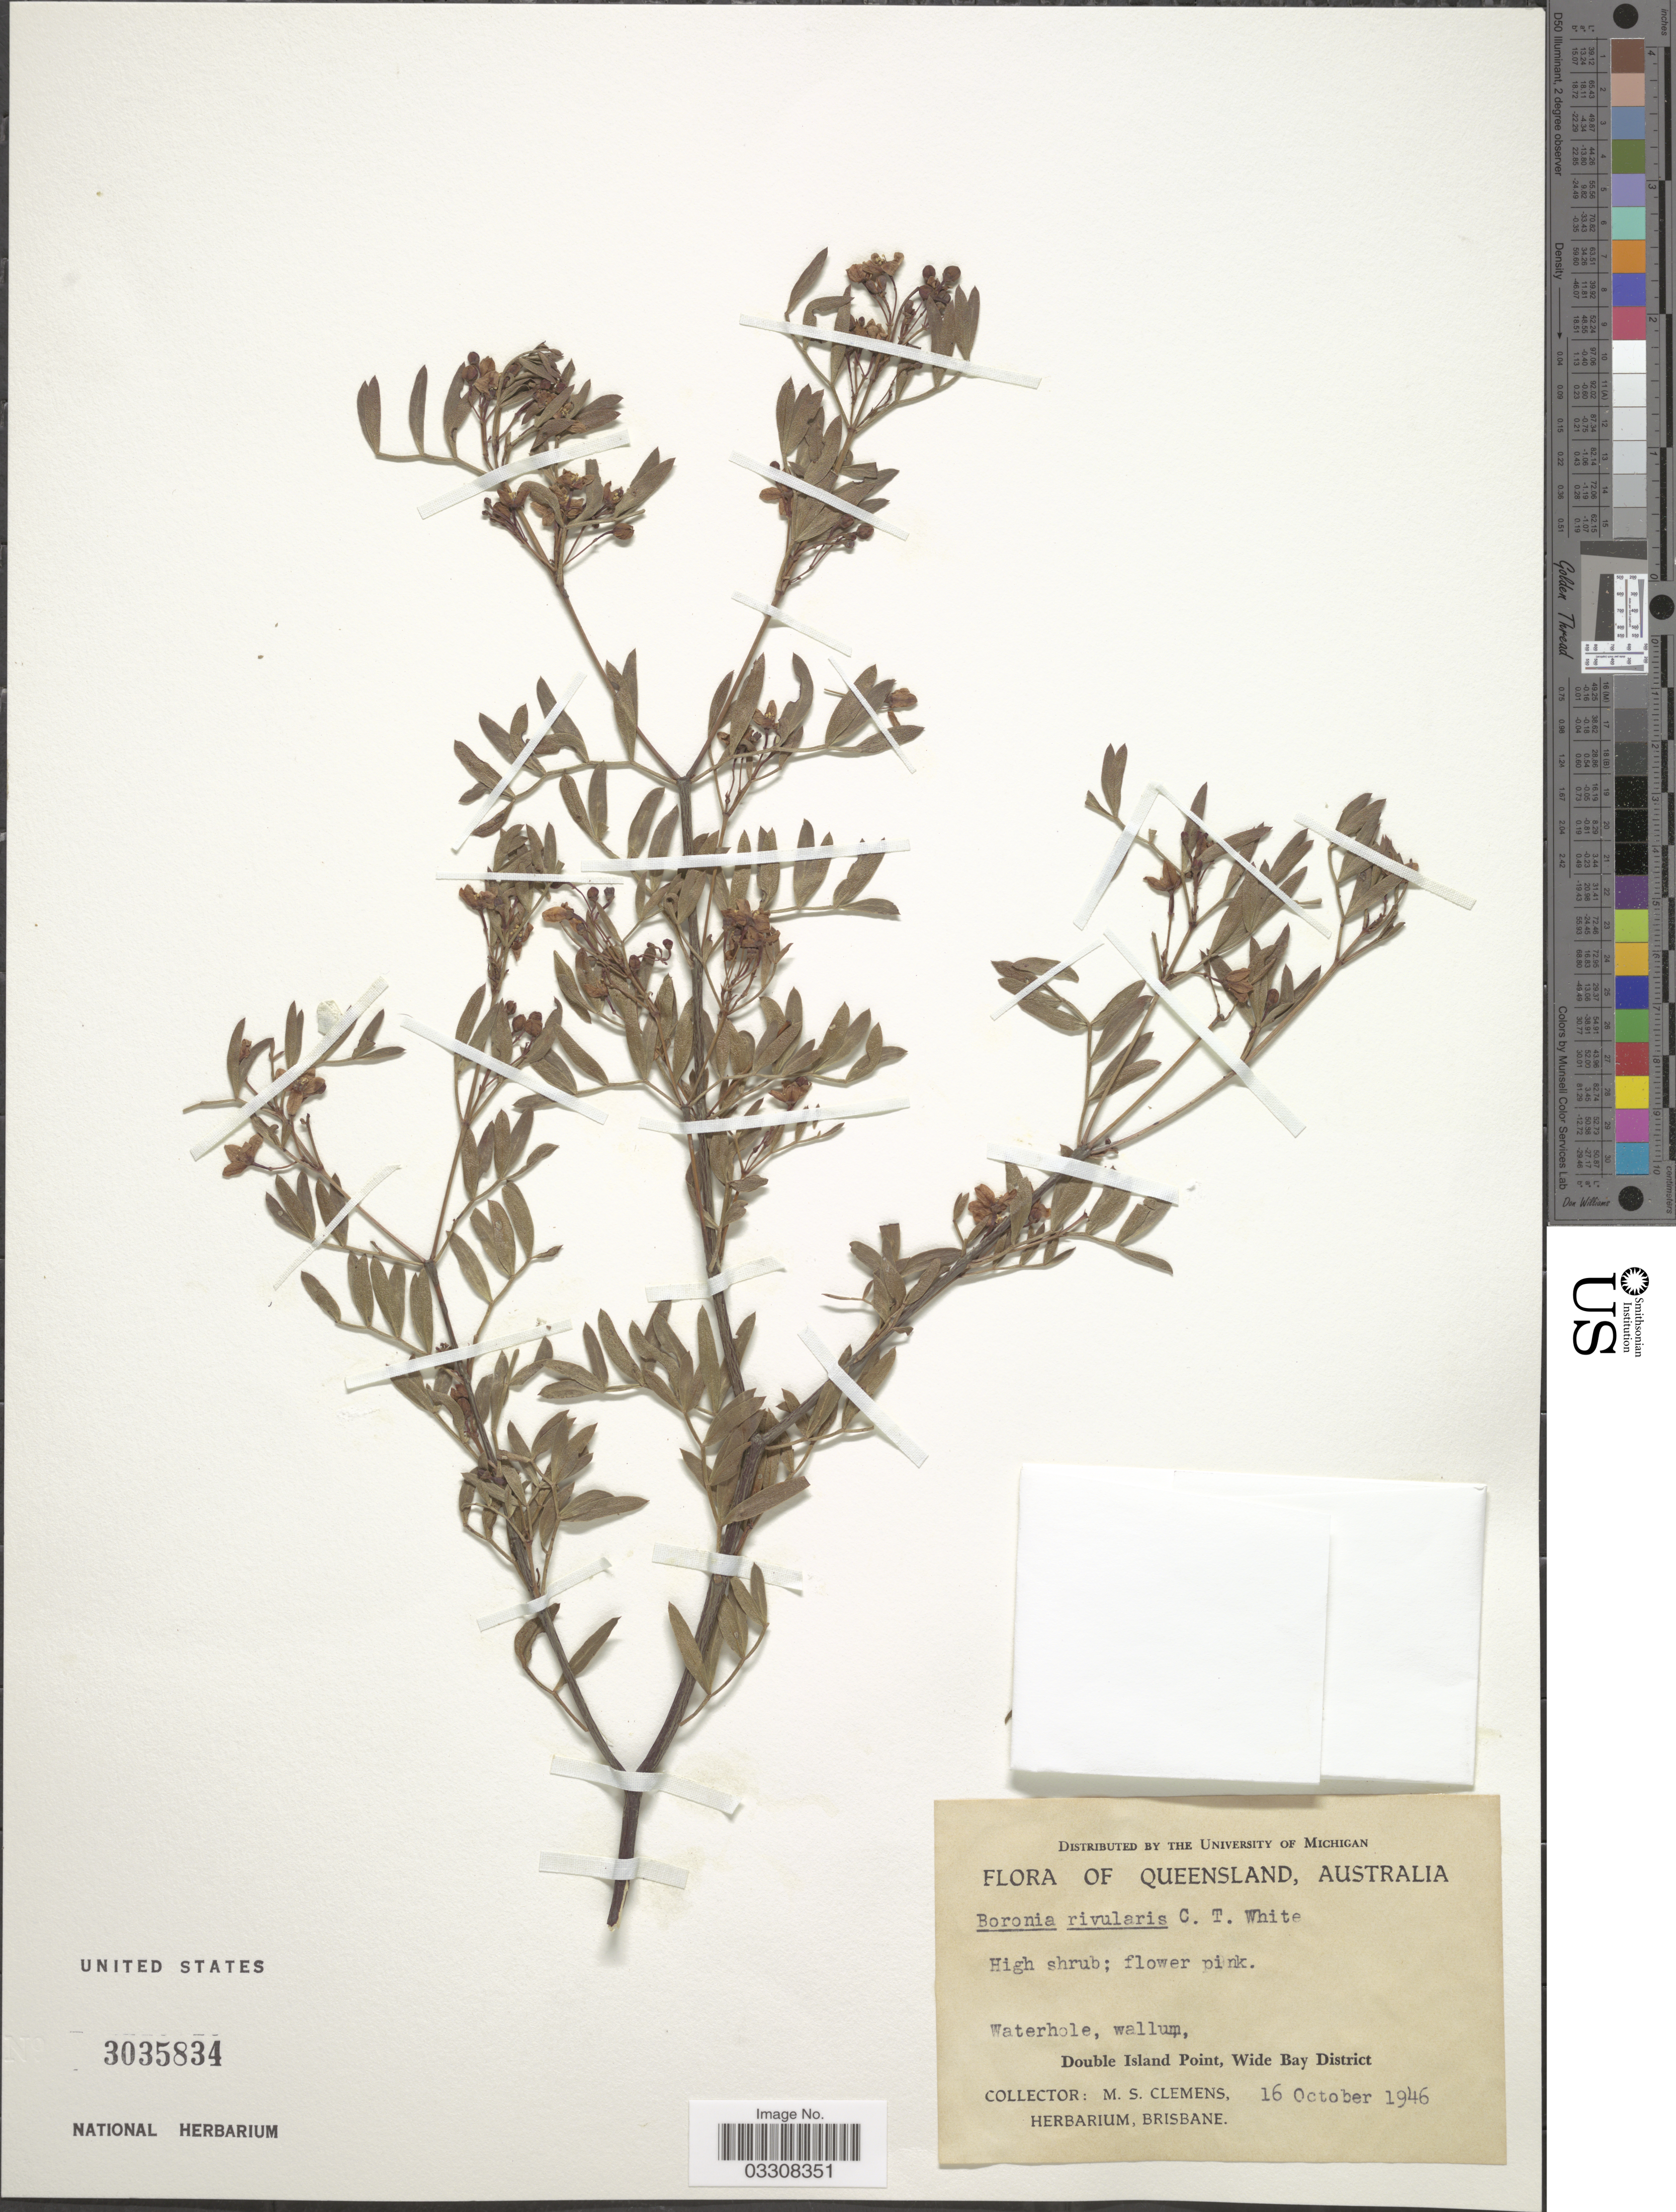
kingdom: Plantae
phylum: Tracheophyta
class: Magnoliopsida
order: Sapindales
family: Rutaceae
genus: Boronia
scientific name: Boronia rivularis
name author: C.T. White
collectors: M. S. Clemens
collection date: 1946-10-16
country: Australia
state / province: Queensland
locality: Waterhole, wallum, Double Island Point, Wide Bay District.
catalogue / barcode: US 3035834